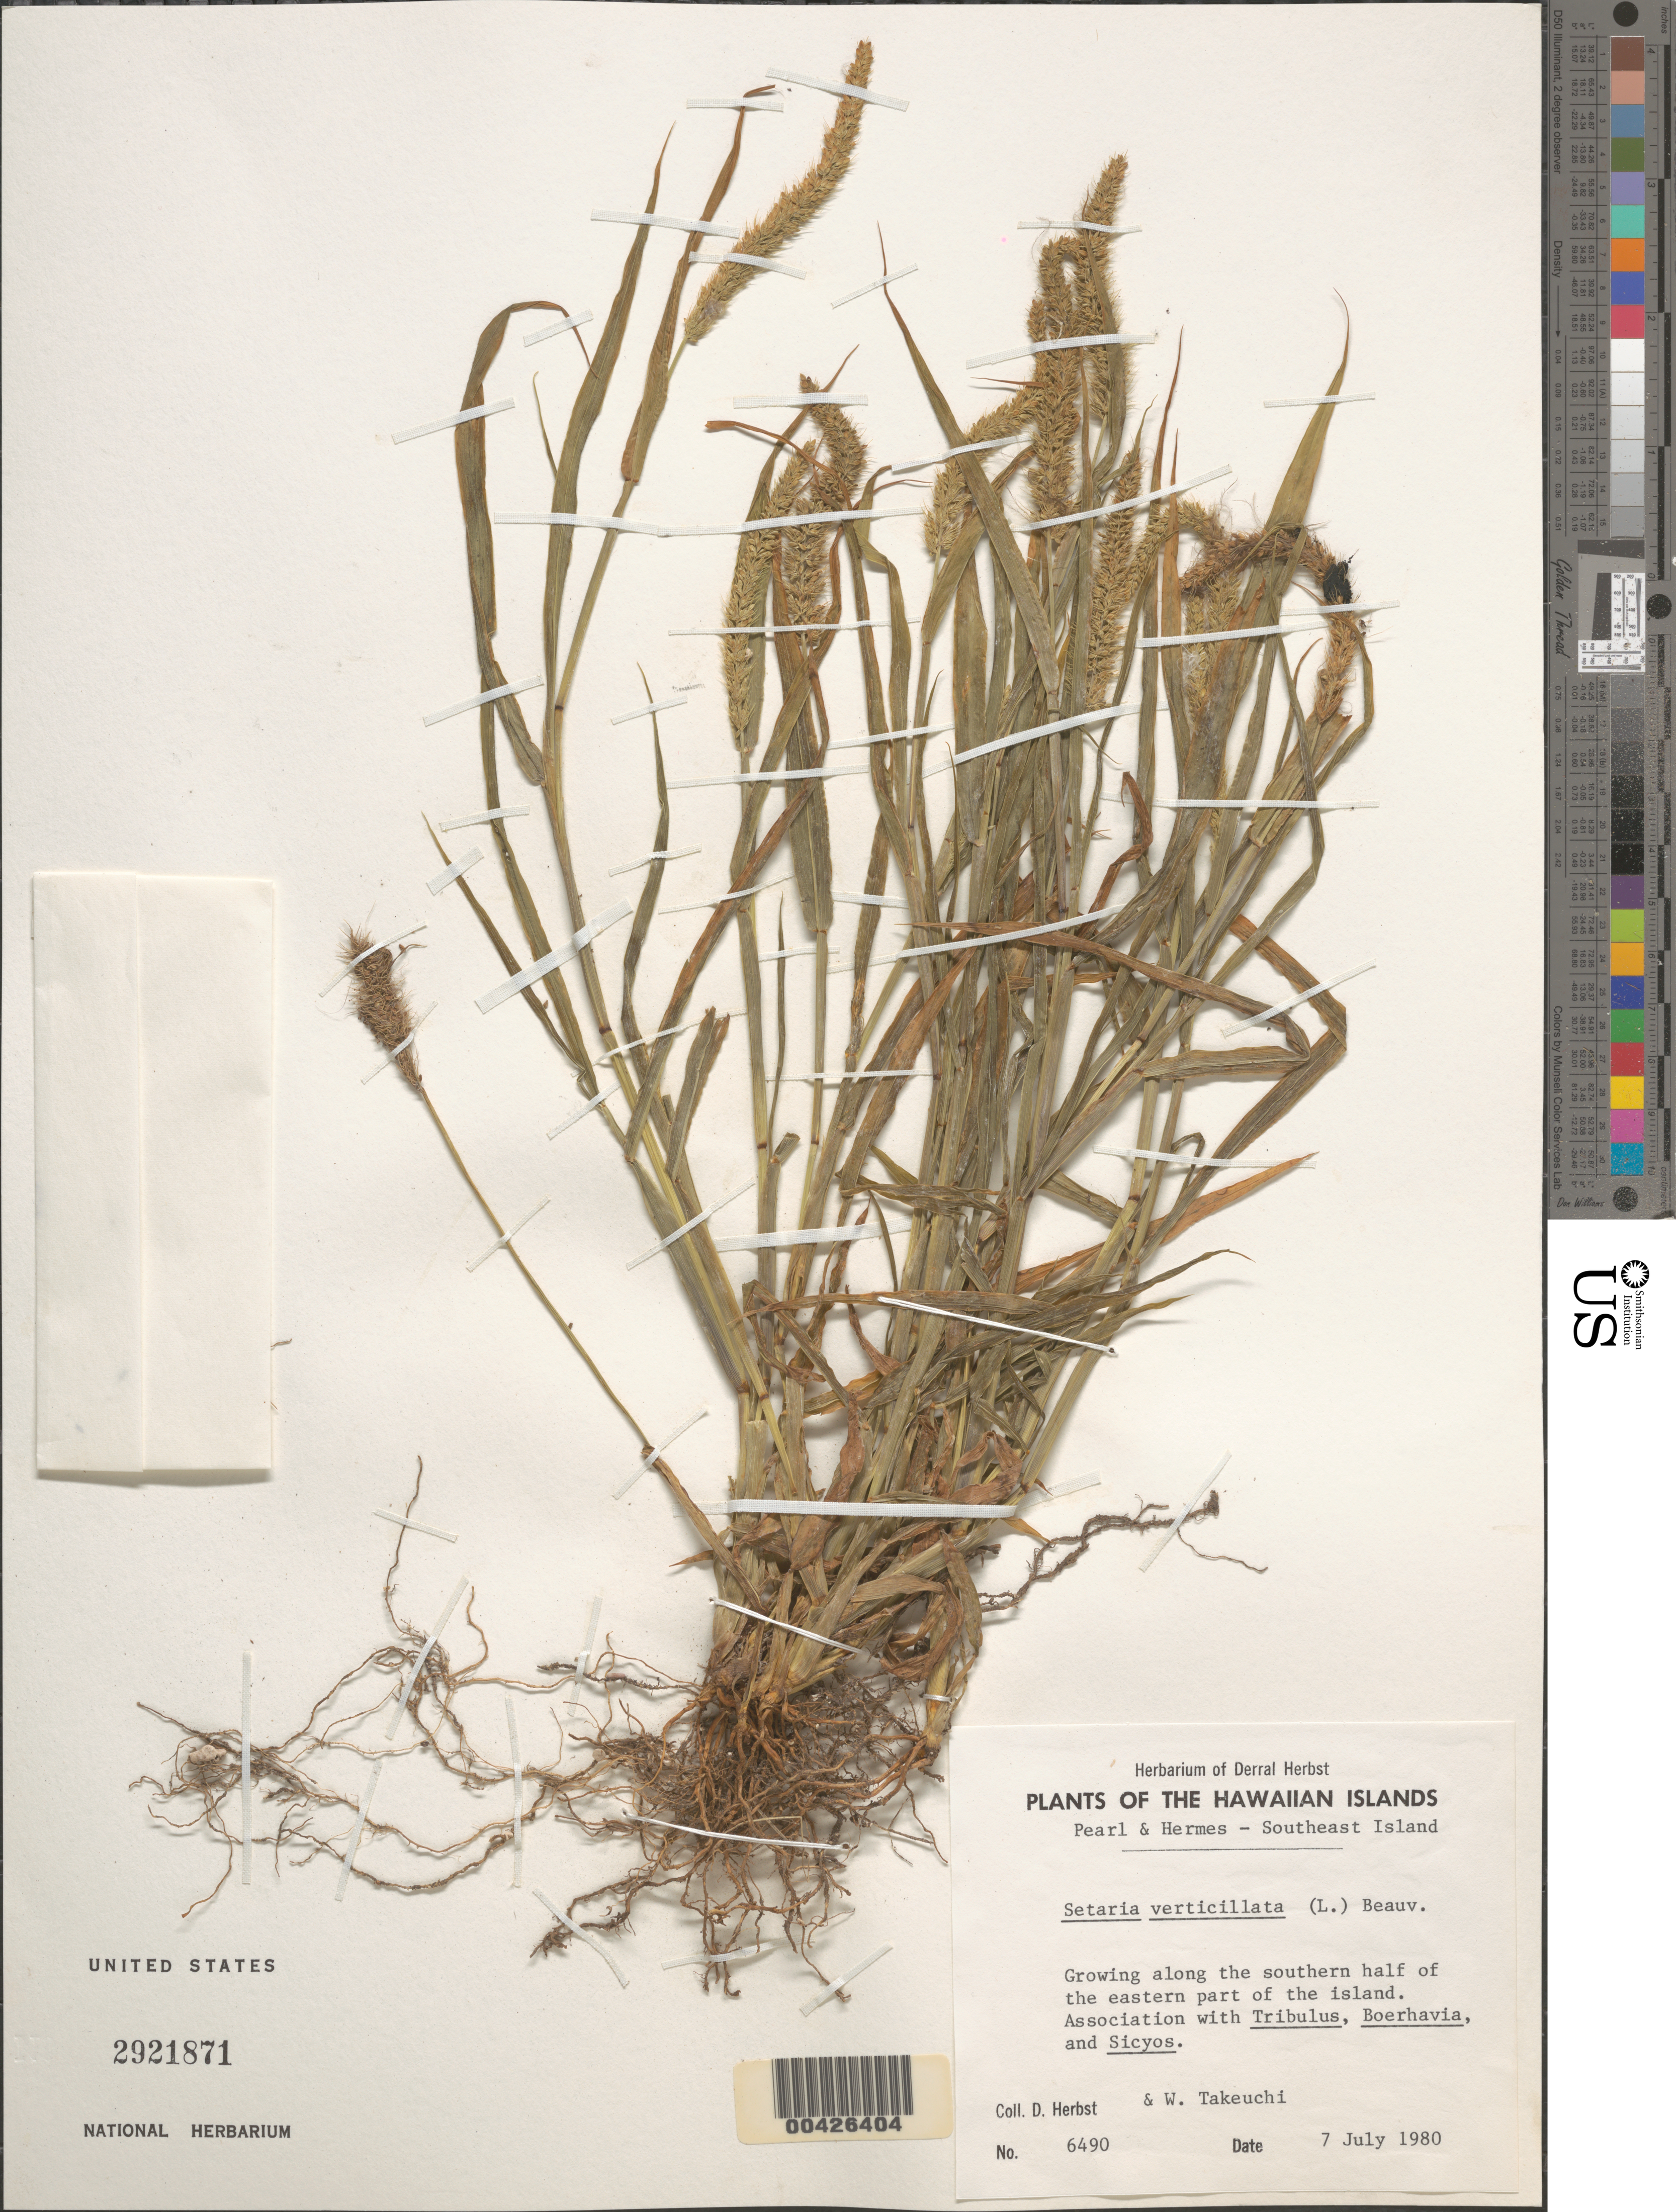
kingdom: Plantae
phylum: Tracheophyta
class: Liliopsida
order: Poales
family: Poaceae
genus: Setaria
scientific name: Setaria adhaerens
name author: (Forssk.) Chiov.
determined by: Wagner, W. L., (BOT), Smithsonian Institution - National Museum of Natural History (UNITED STATES)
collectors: D. R. Herbst & W. N. Takeuchi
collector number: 6490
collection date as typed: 7 Jul 1980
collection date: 1980-07-07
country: United States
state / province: Hawaii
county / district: Honolulu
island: Pearl and Hermes Atoll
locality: Southern half of eastern part of Southeast Islet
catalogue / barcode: US 2921871